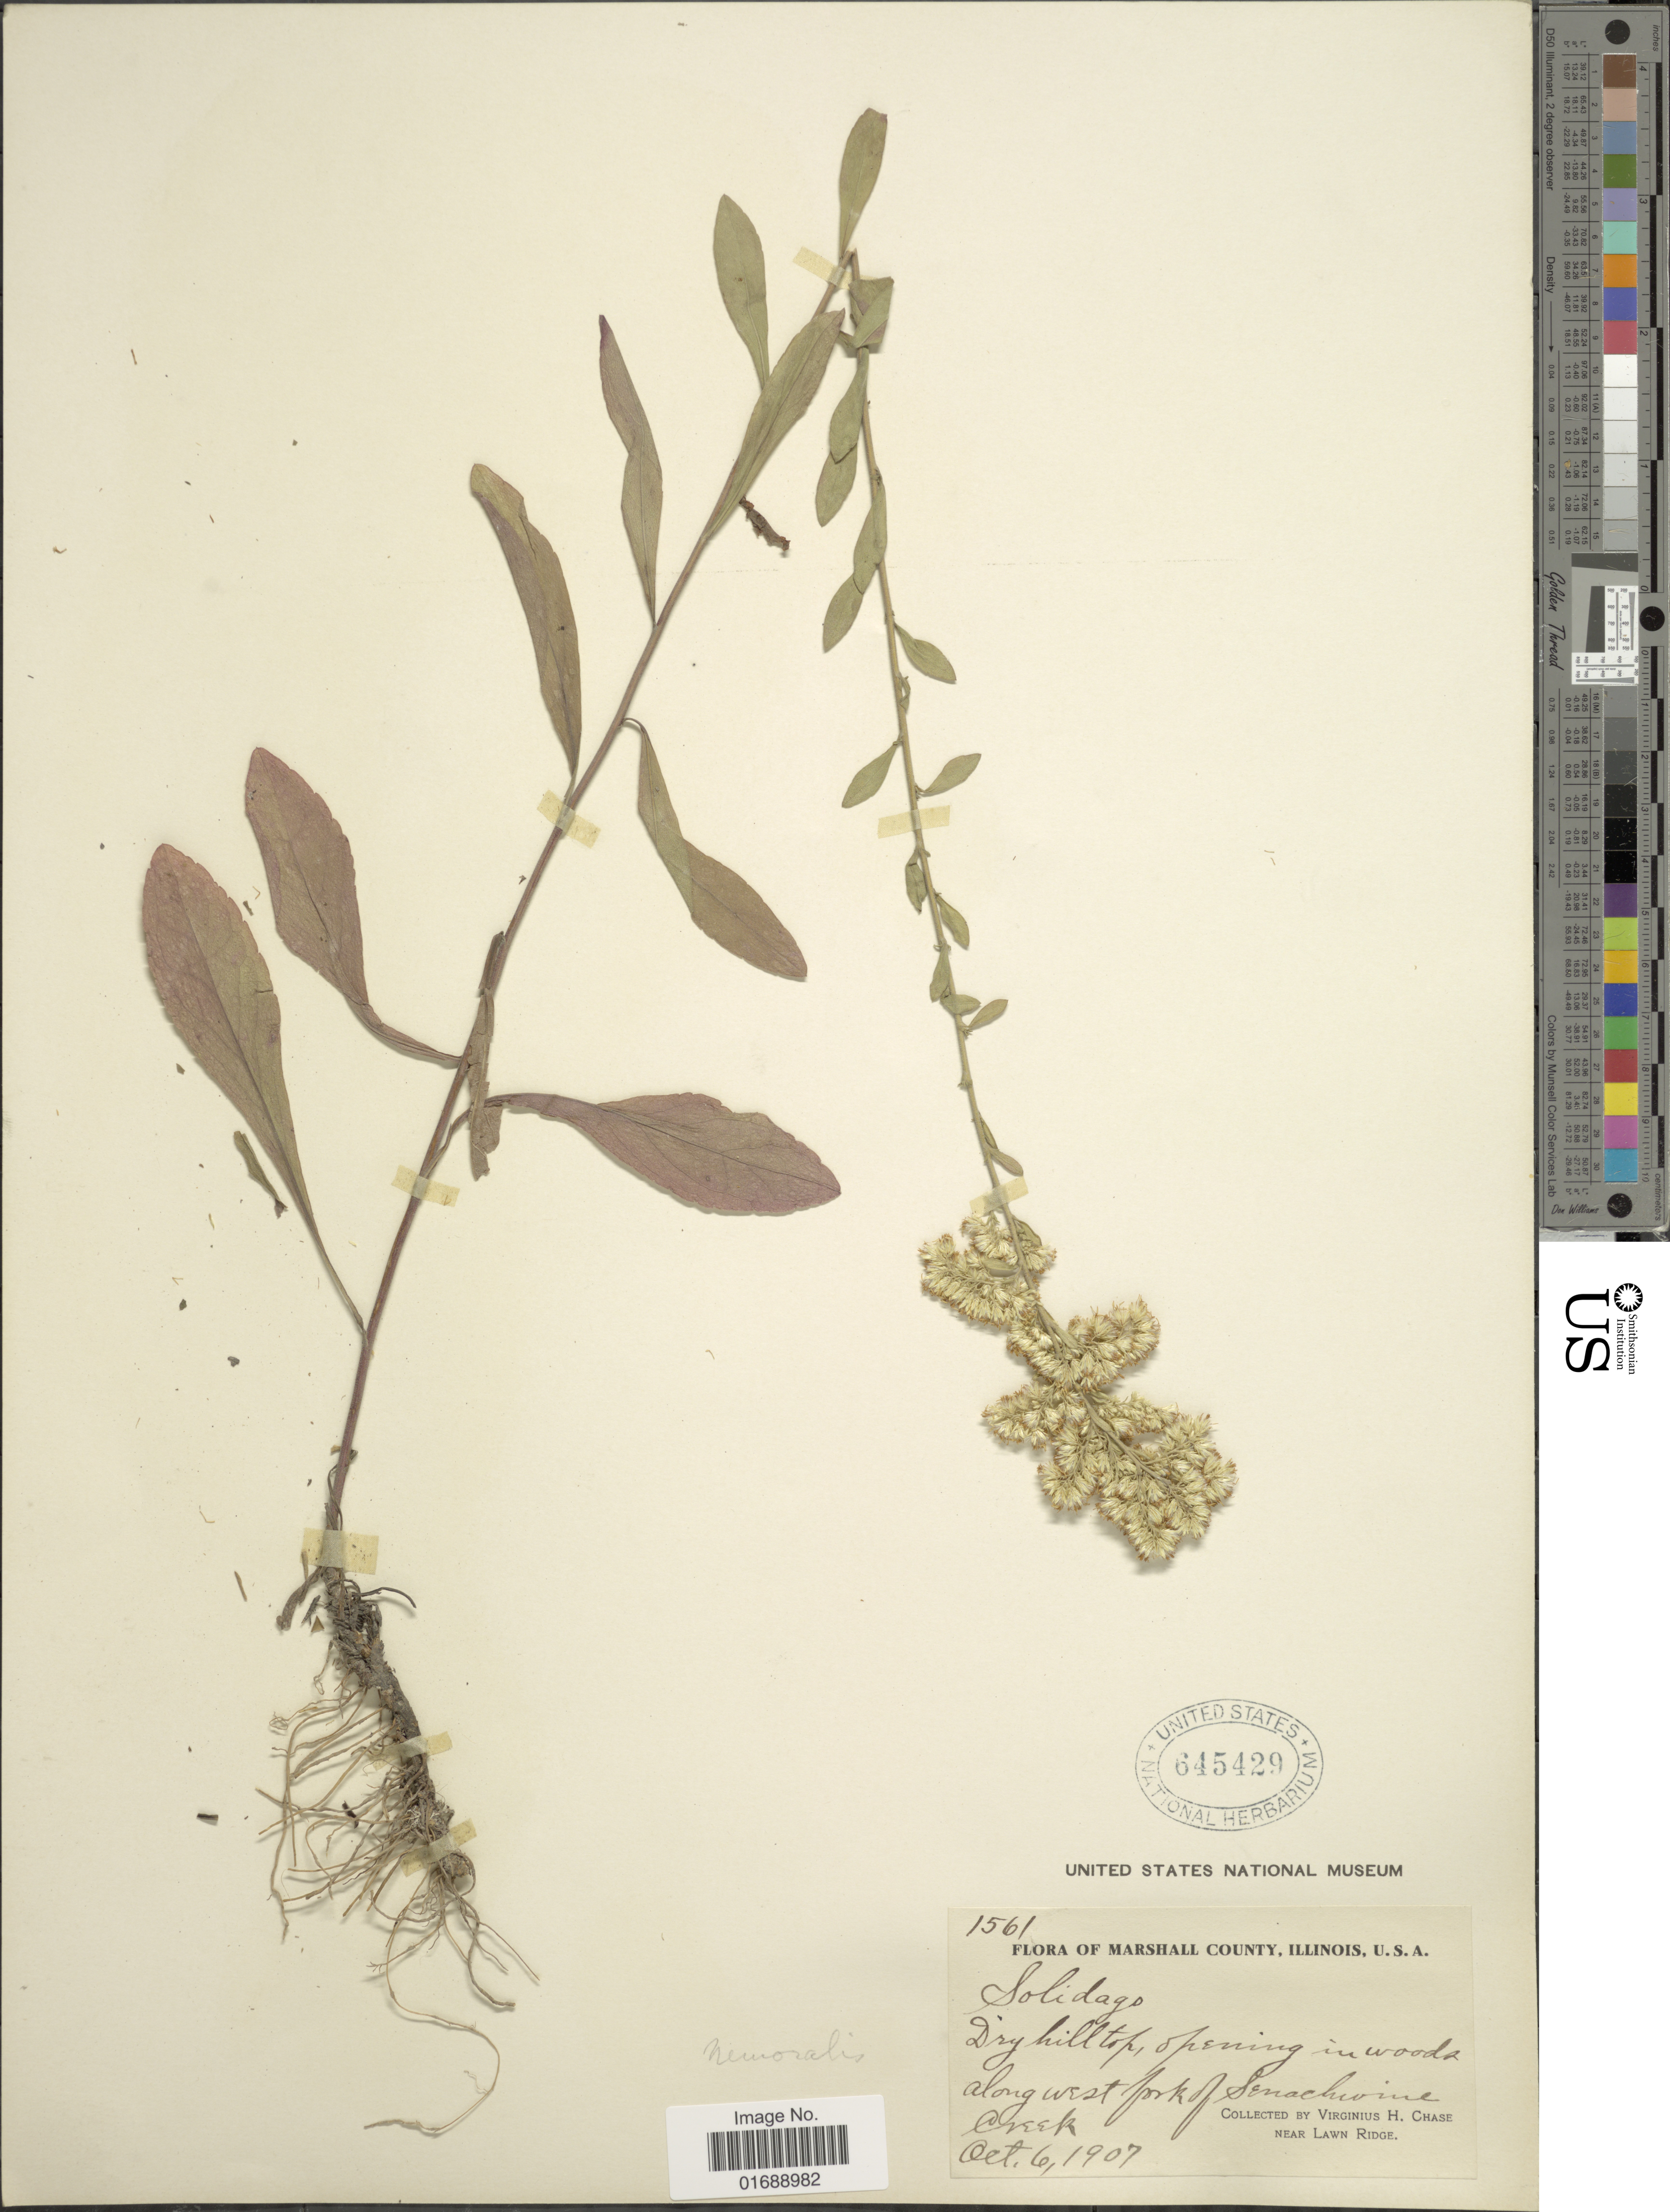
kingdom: Plantae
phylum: Tracheophyta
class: Magnoliopsida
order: Asterales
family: Asteraceae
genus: Solidago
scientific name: Solidago nemoralis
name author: Aiton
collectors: V. H. Chase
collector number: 1561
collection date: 1907-10-06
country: United States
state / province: Illinois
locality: Marshall County, Along west Fork of Senachiovine Creek, near Lawn Ridge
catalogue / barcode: US 645429